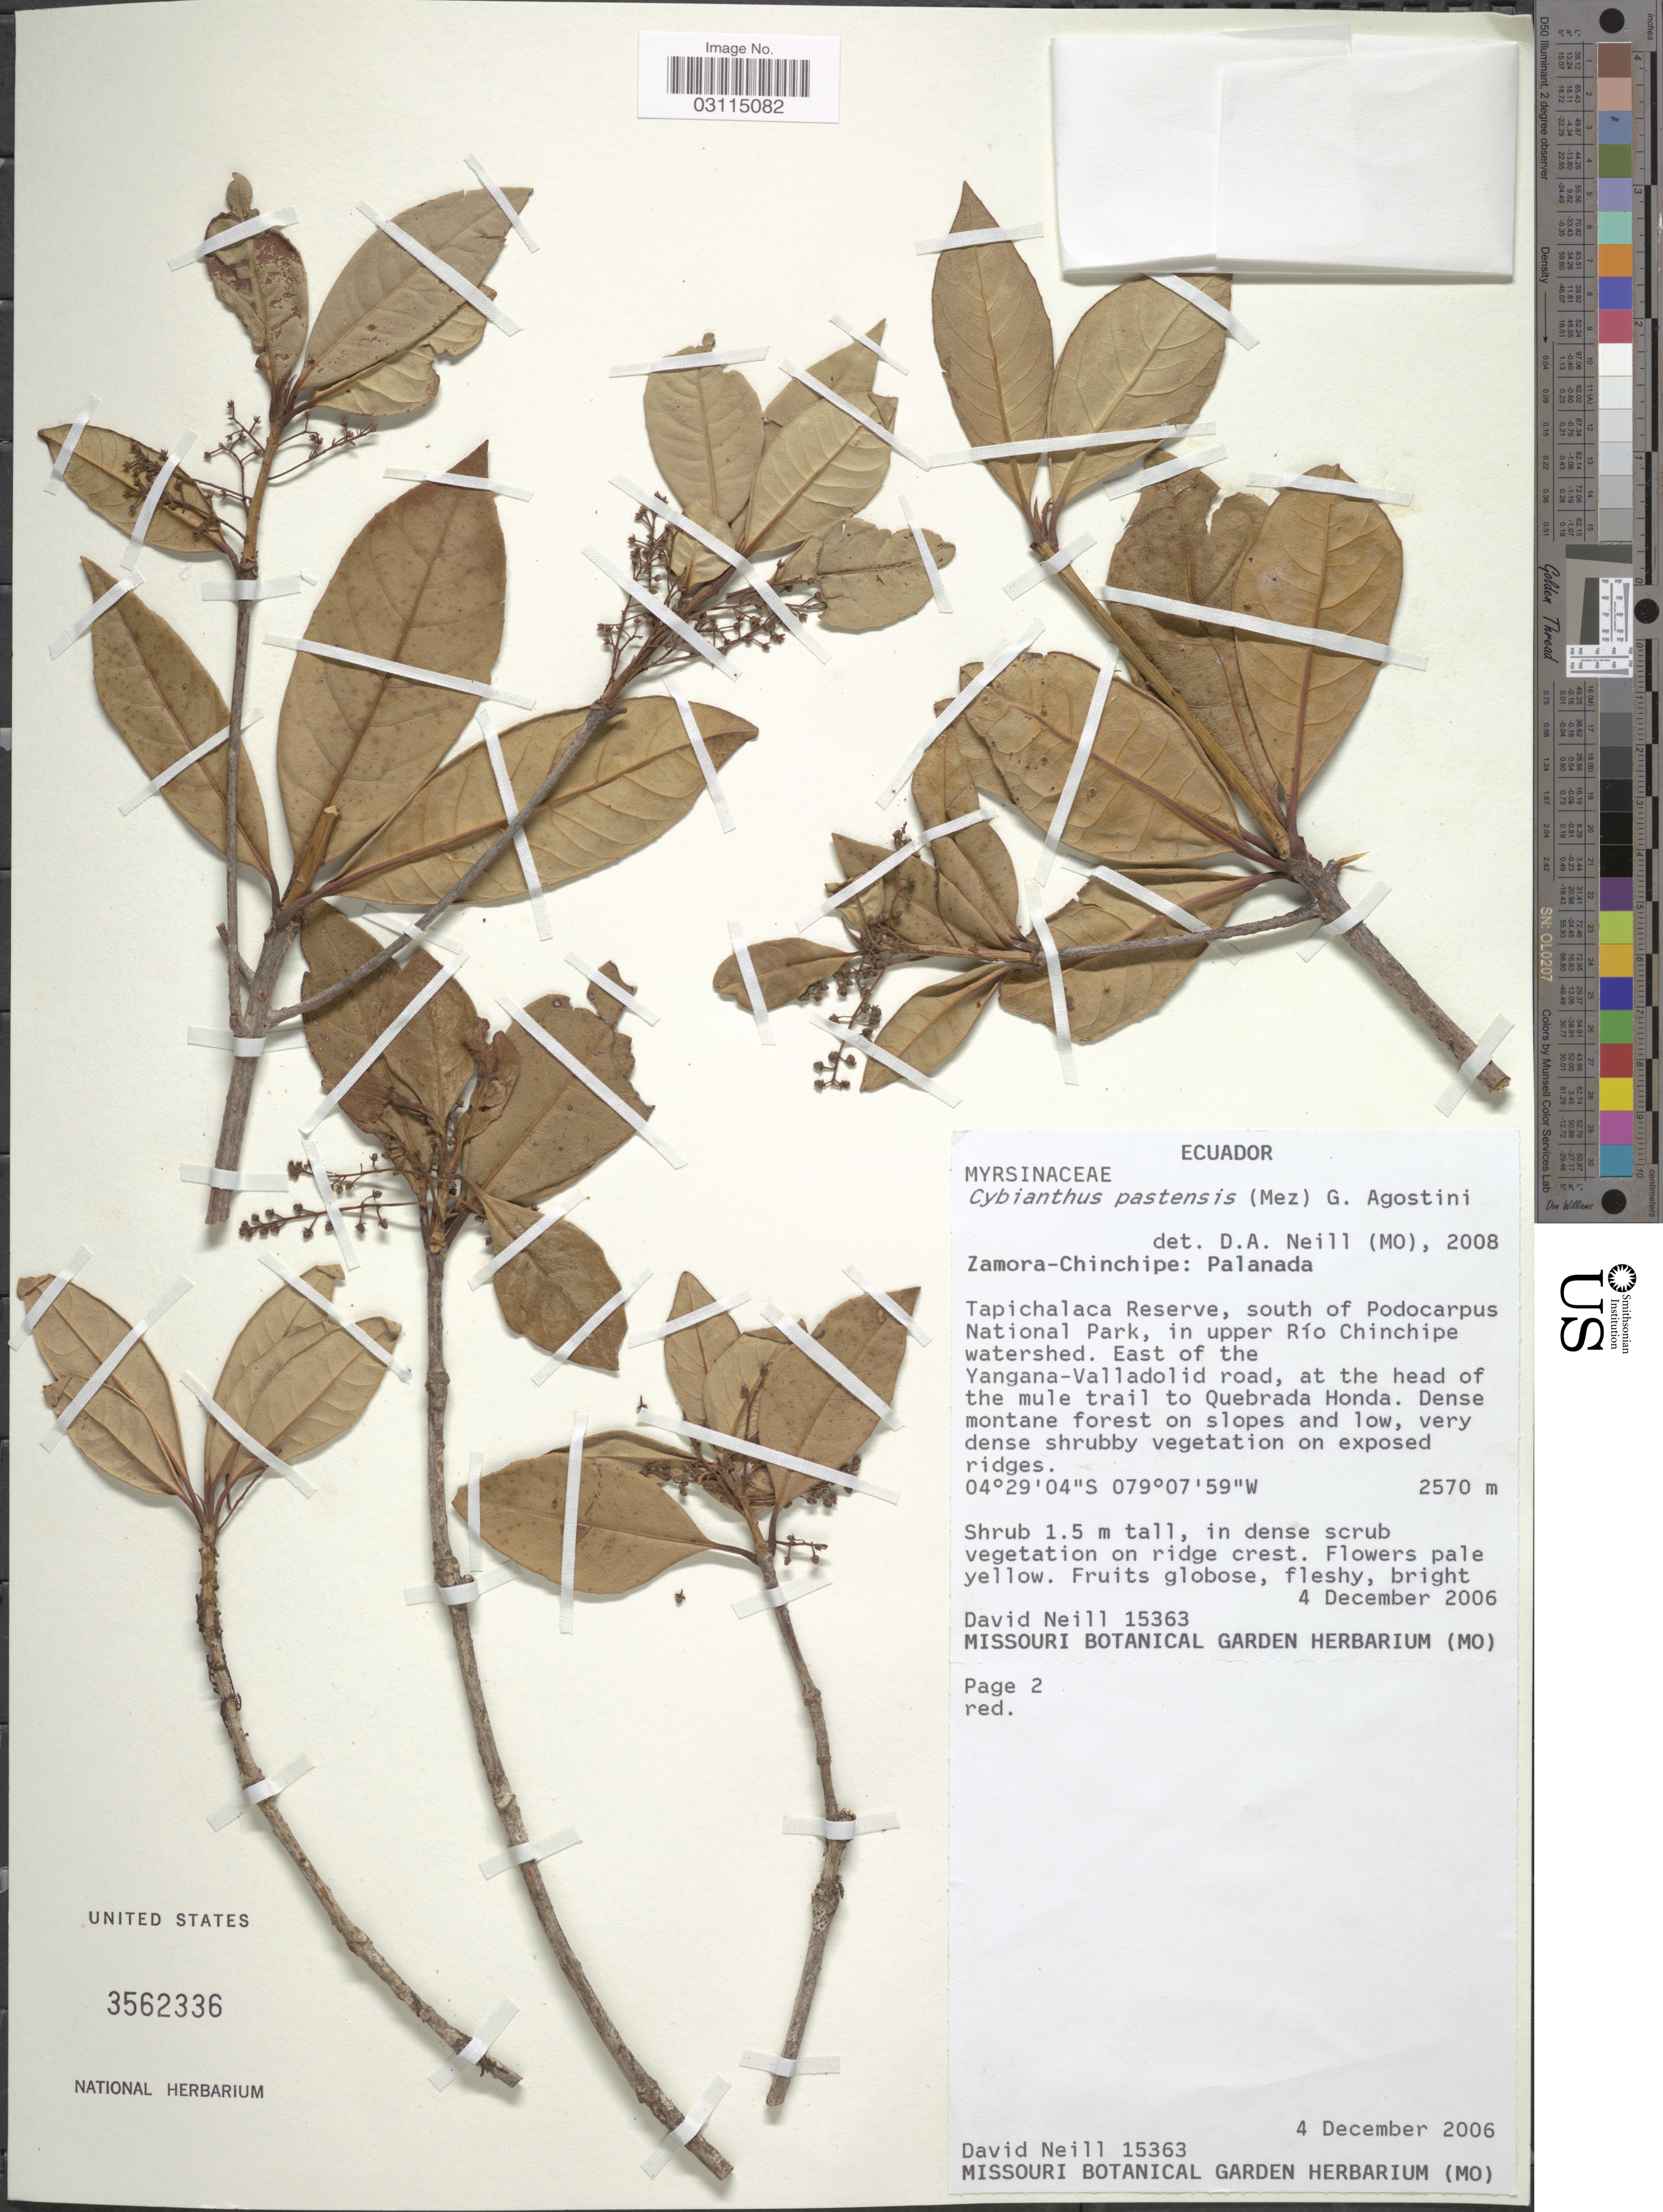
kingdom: Plantae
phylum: Tracheophyta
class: Magnoliopsida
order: Ericales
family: Primulaceae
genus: Cybianthus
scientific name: Cybianthus pastensis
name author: (Mez) G. Agostini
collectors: D. Neill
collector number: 15363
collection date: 2006-12-04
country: Ecuador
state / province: Zamora-Chinchipe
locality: Palanada, Tapichalaca Reserve, south of Podocarpus National Park, in upper Rio Chinchipe watershed, East of the Yangana-Valladolid road, at the head of the mule trail to Quebrada Honda.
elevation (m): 2570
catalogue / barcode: US 3562336